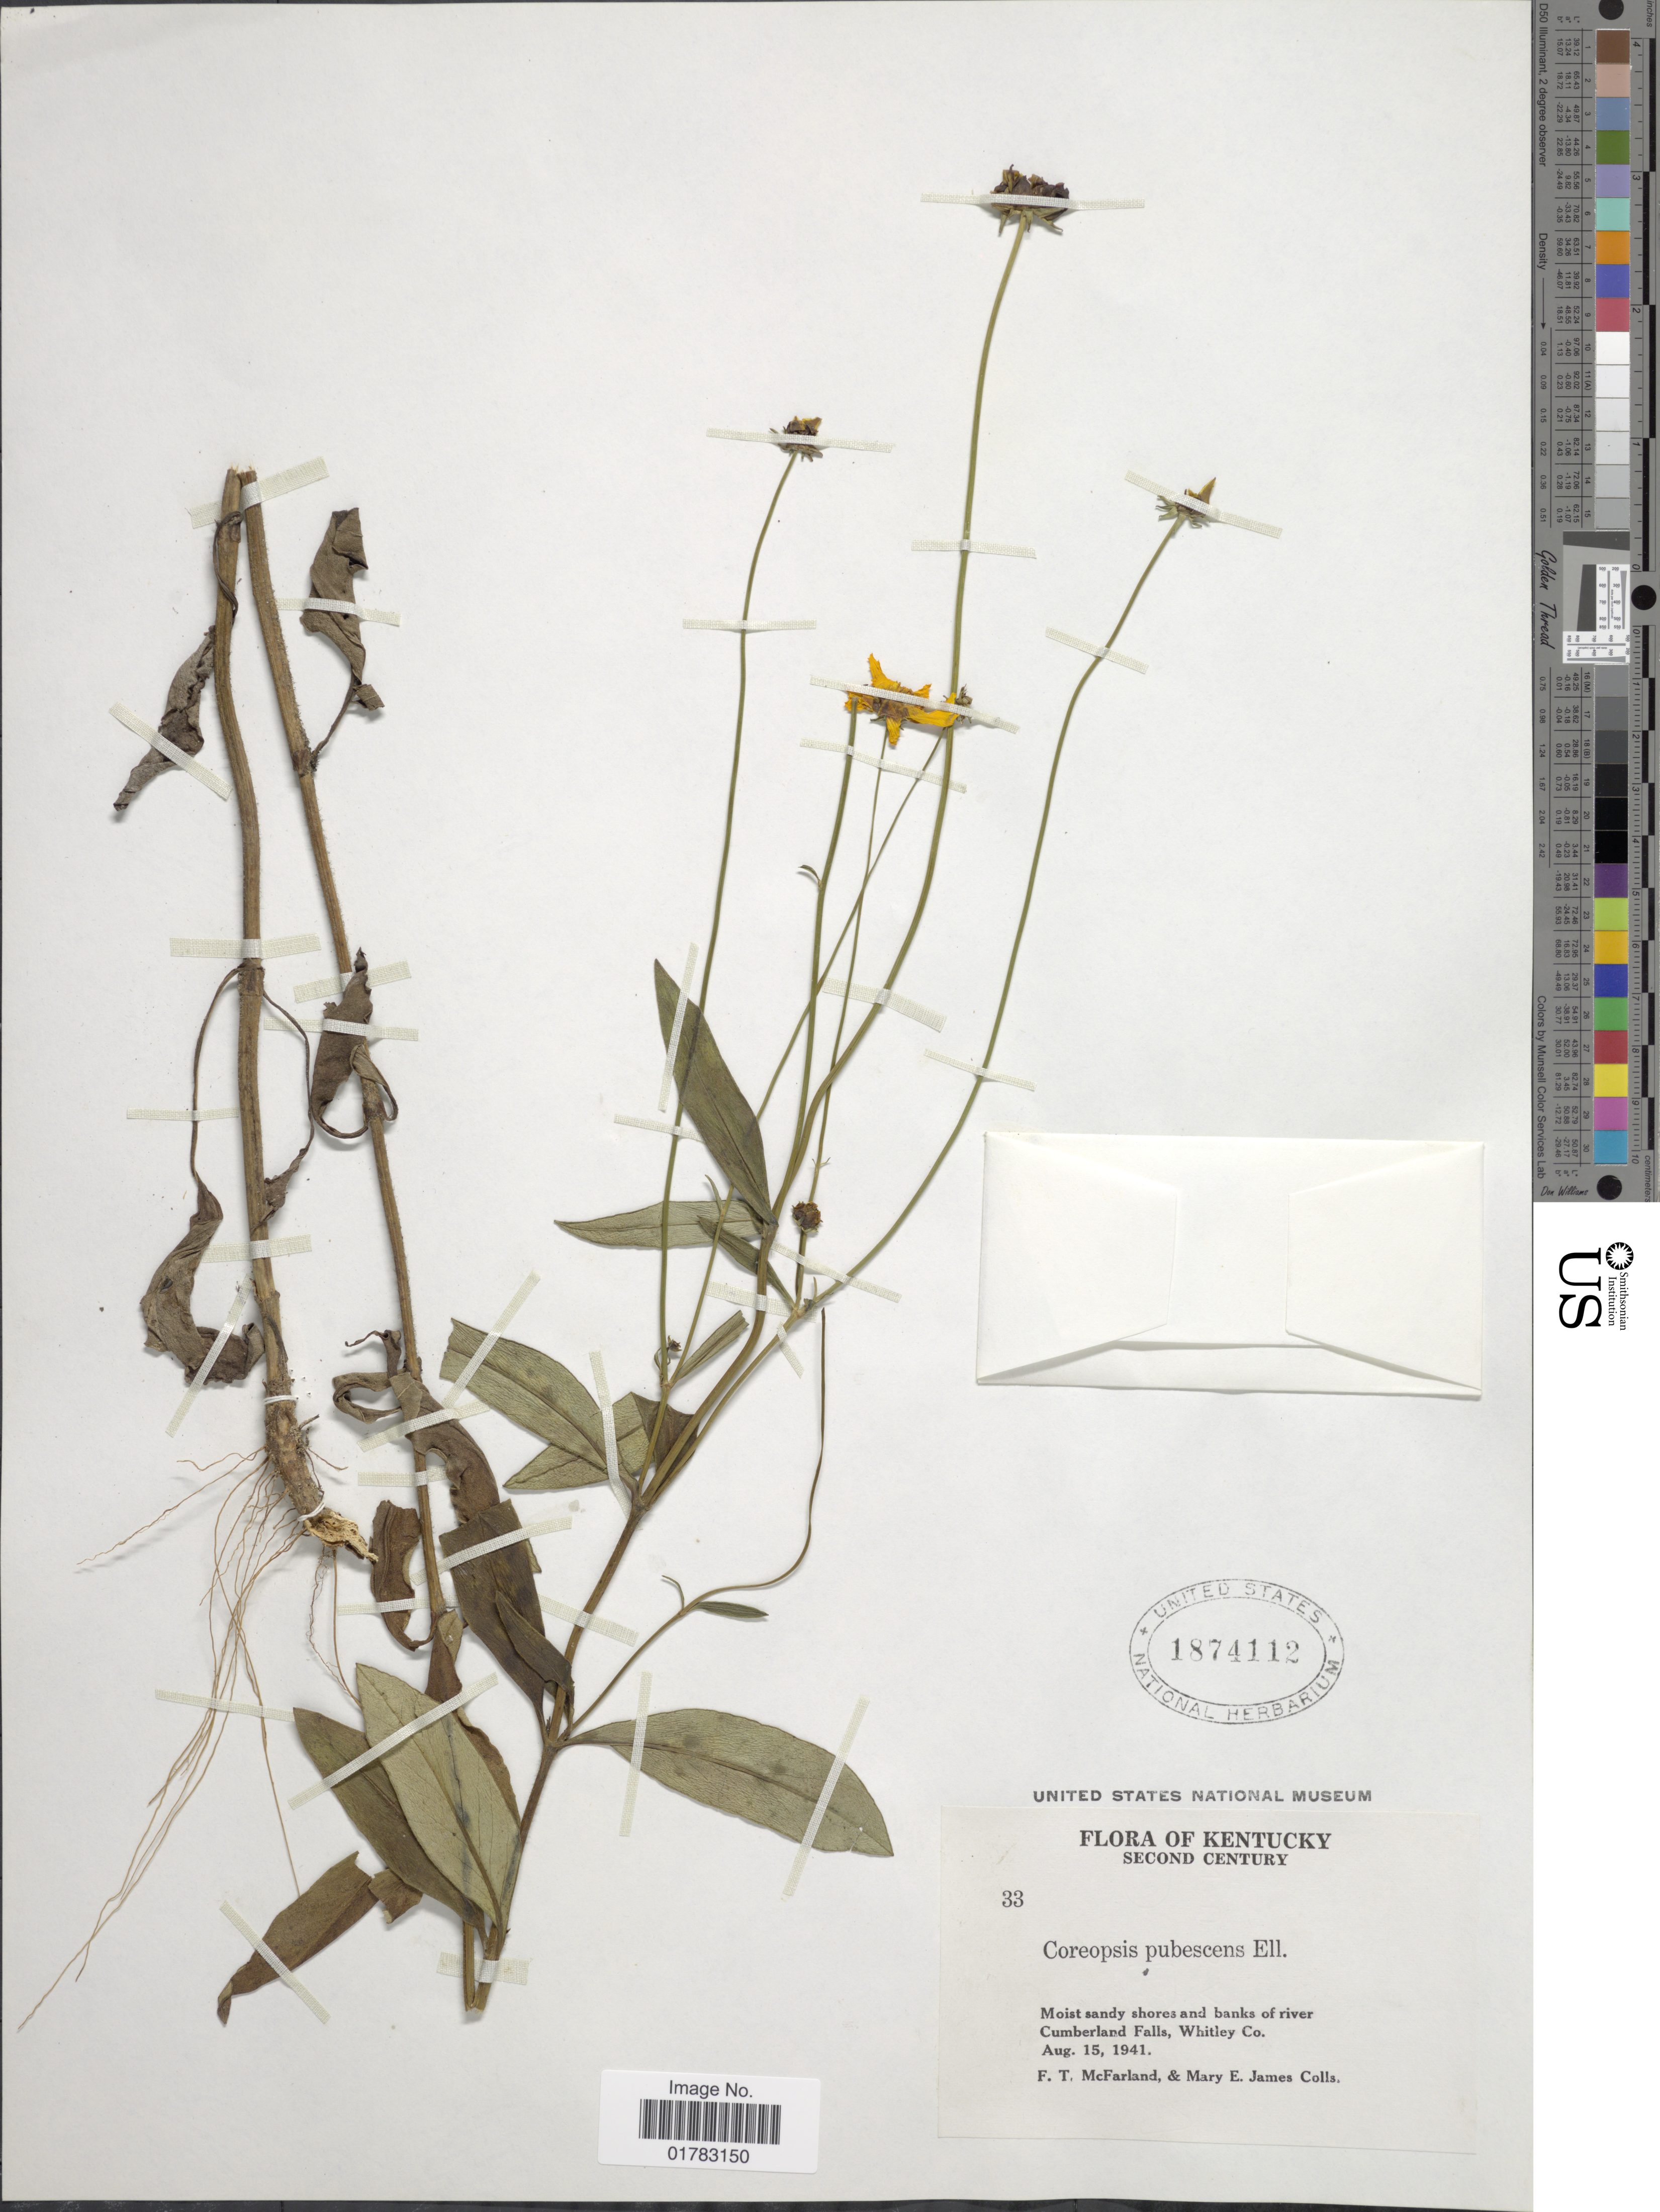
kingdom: Plantae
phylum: Tracheophyta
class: Magnoliopsida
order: Asterales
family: Asteraceae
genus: Coreopsis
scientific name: Coreopsis pubescens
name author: Elliott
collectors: F. McFarland & M. James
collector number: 33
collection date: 1941-08-15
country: United States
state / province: Kentucky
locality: Second Century, moist sandy shores and banks of river Cumberland Falls, Whitley Co.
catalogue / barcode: US 1874112